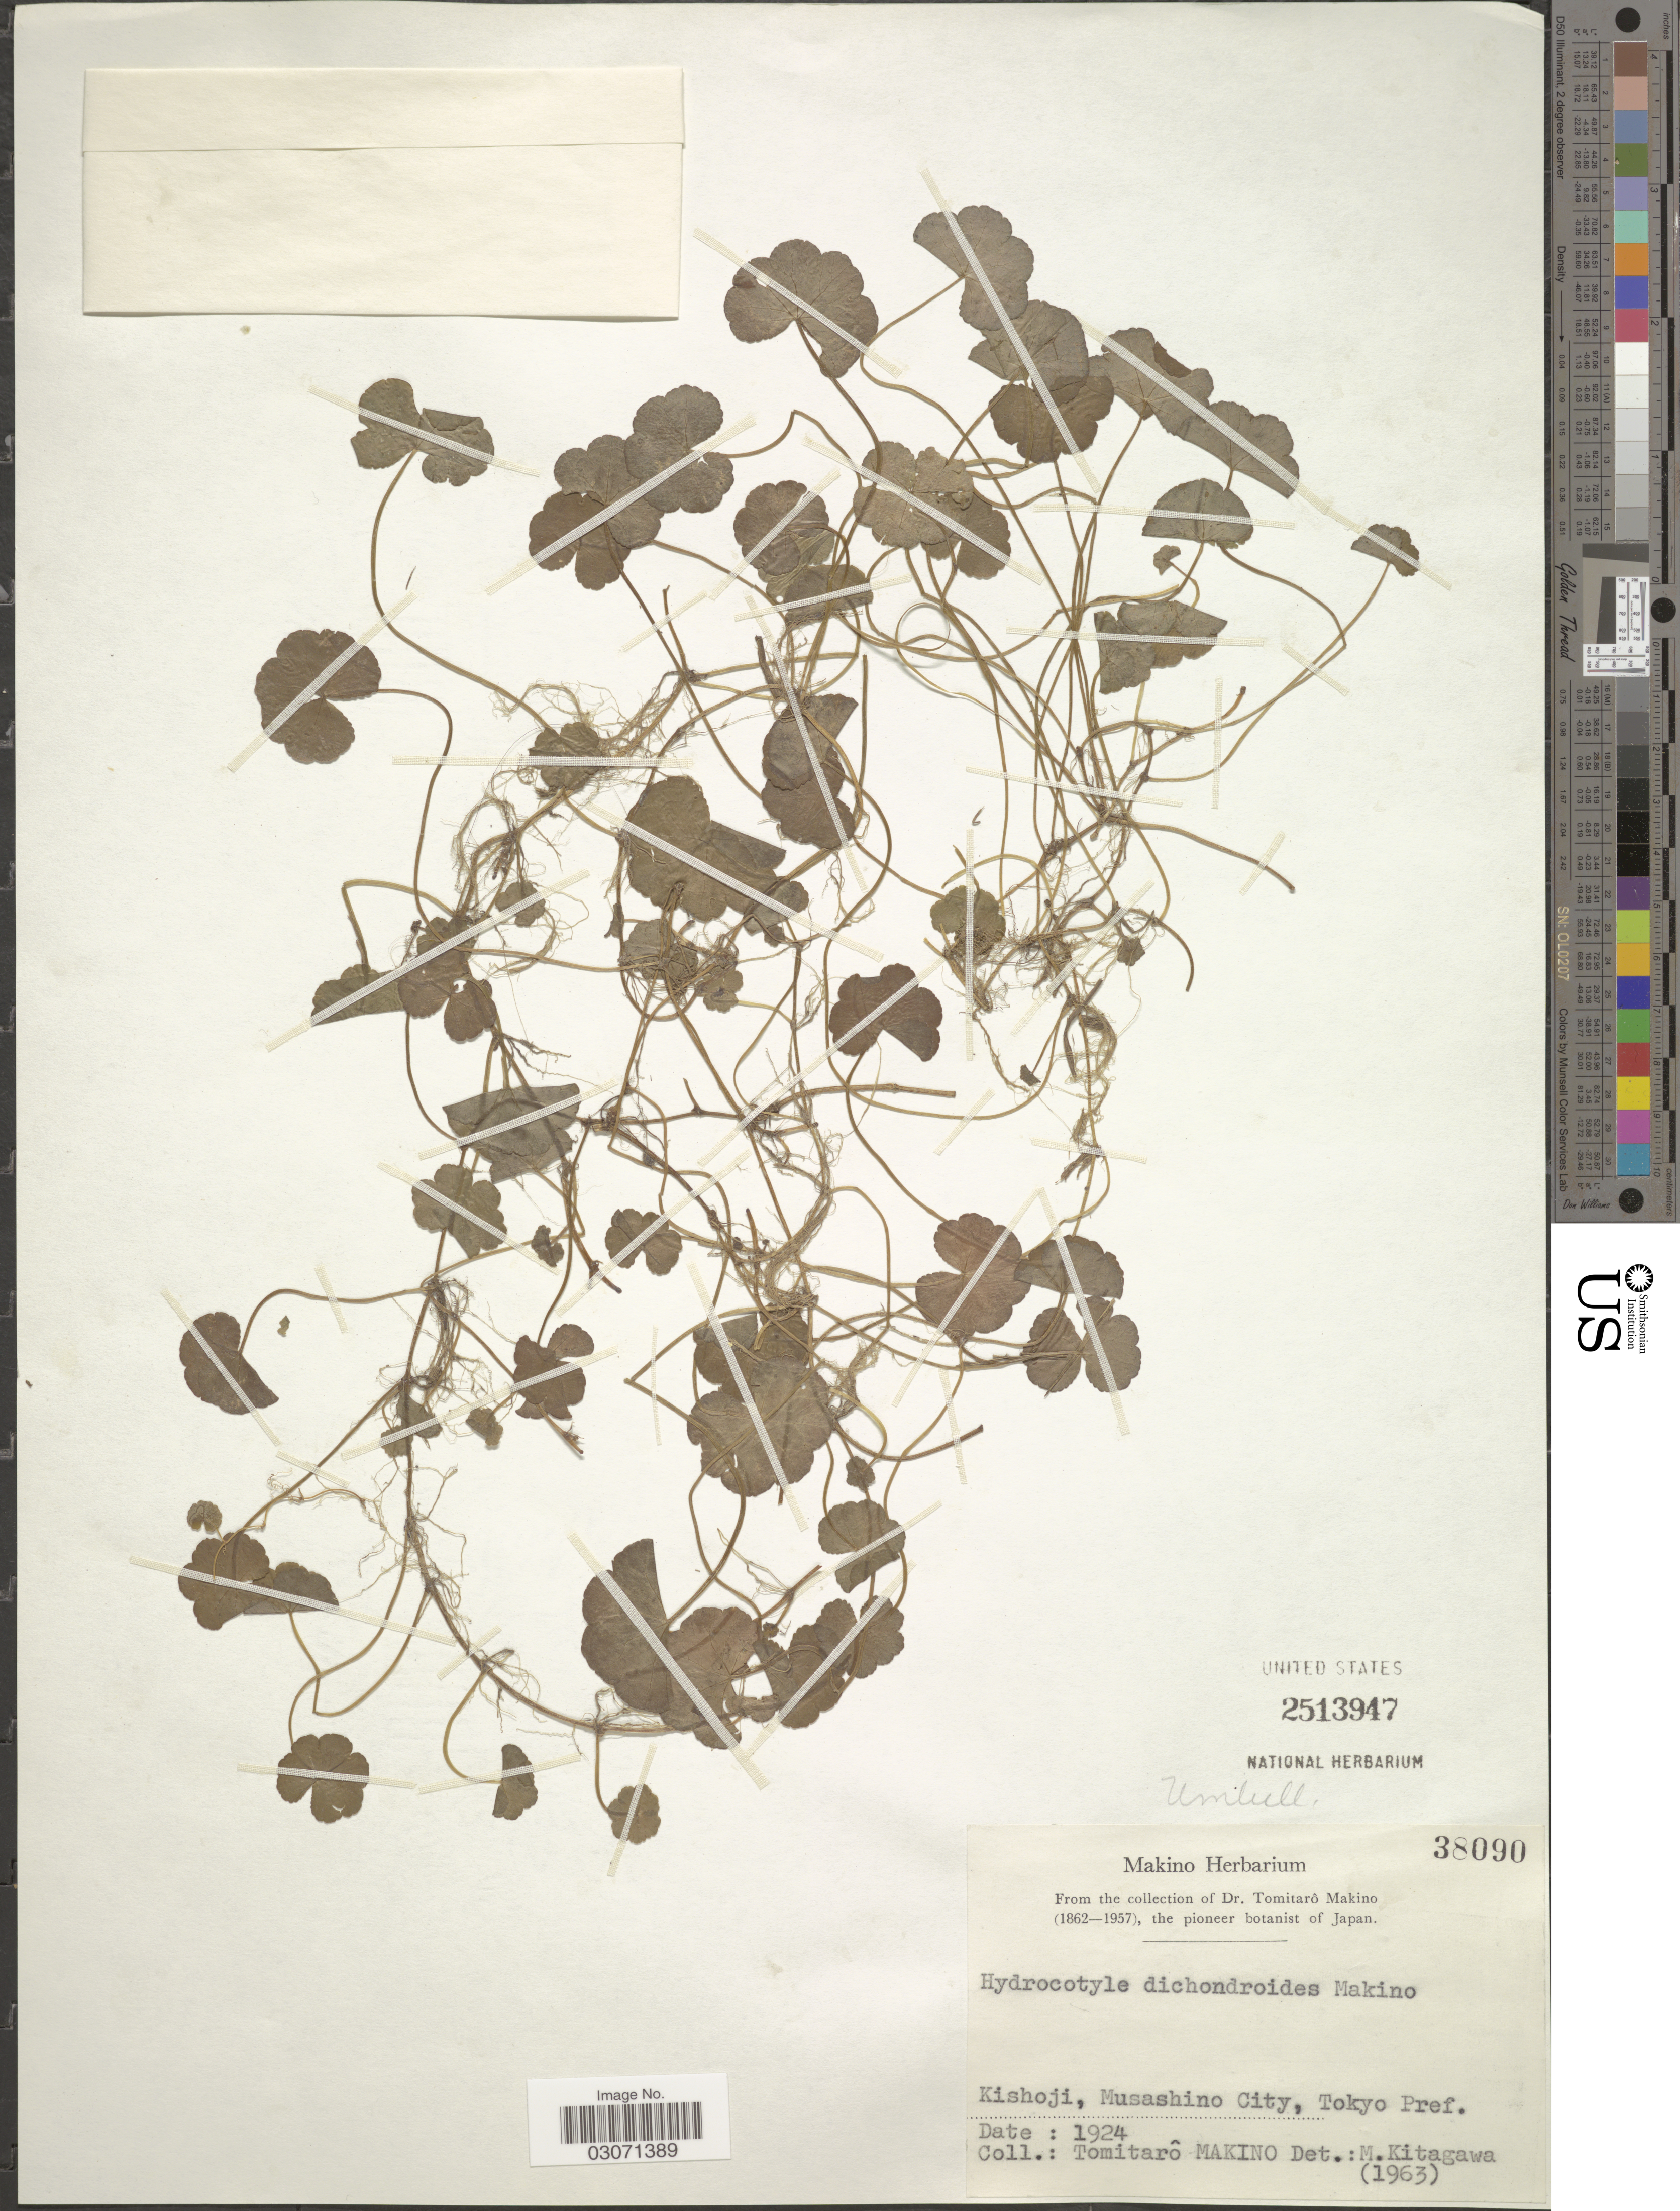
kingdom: Plantae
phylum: Tracheophyta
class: Magnoliopsida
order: Apiales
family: Araliaceae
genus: Hydrocotyle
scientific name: Hydrocotyle dichondroides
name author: Makino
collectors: T. Makino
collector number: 38090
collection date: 1924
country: Japan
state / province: Tokyo, Federal City of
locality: Kishoji, Musashino City, Tokyo Pref.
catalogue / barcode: US 2513947